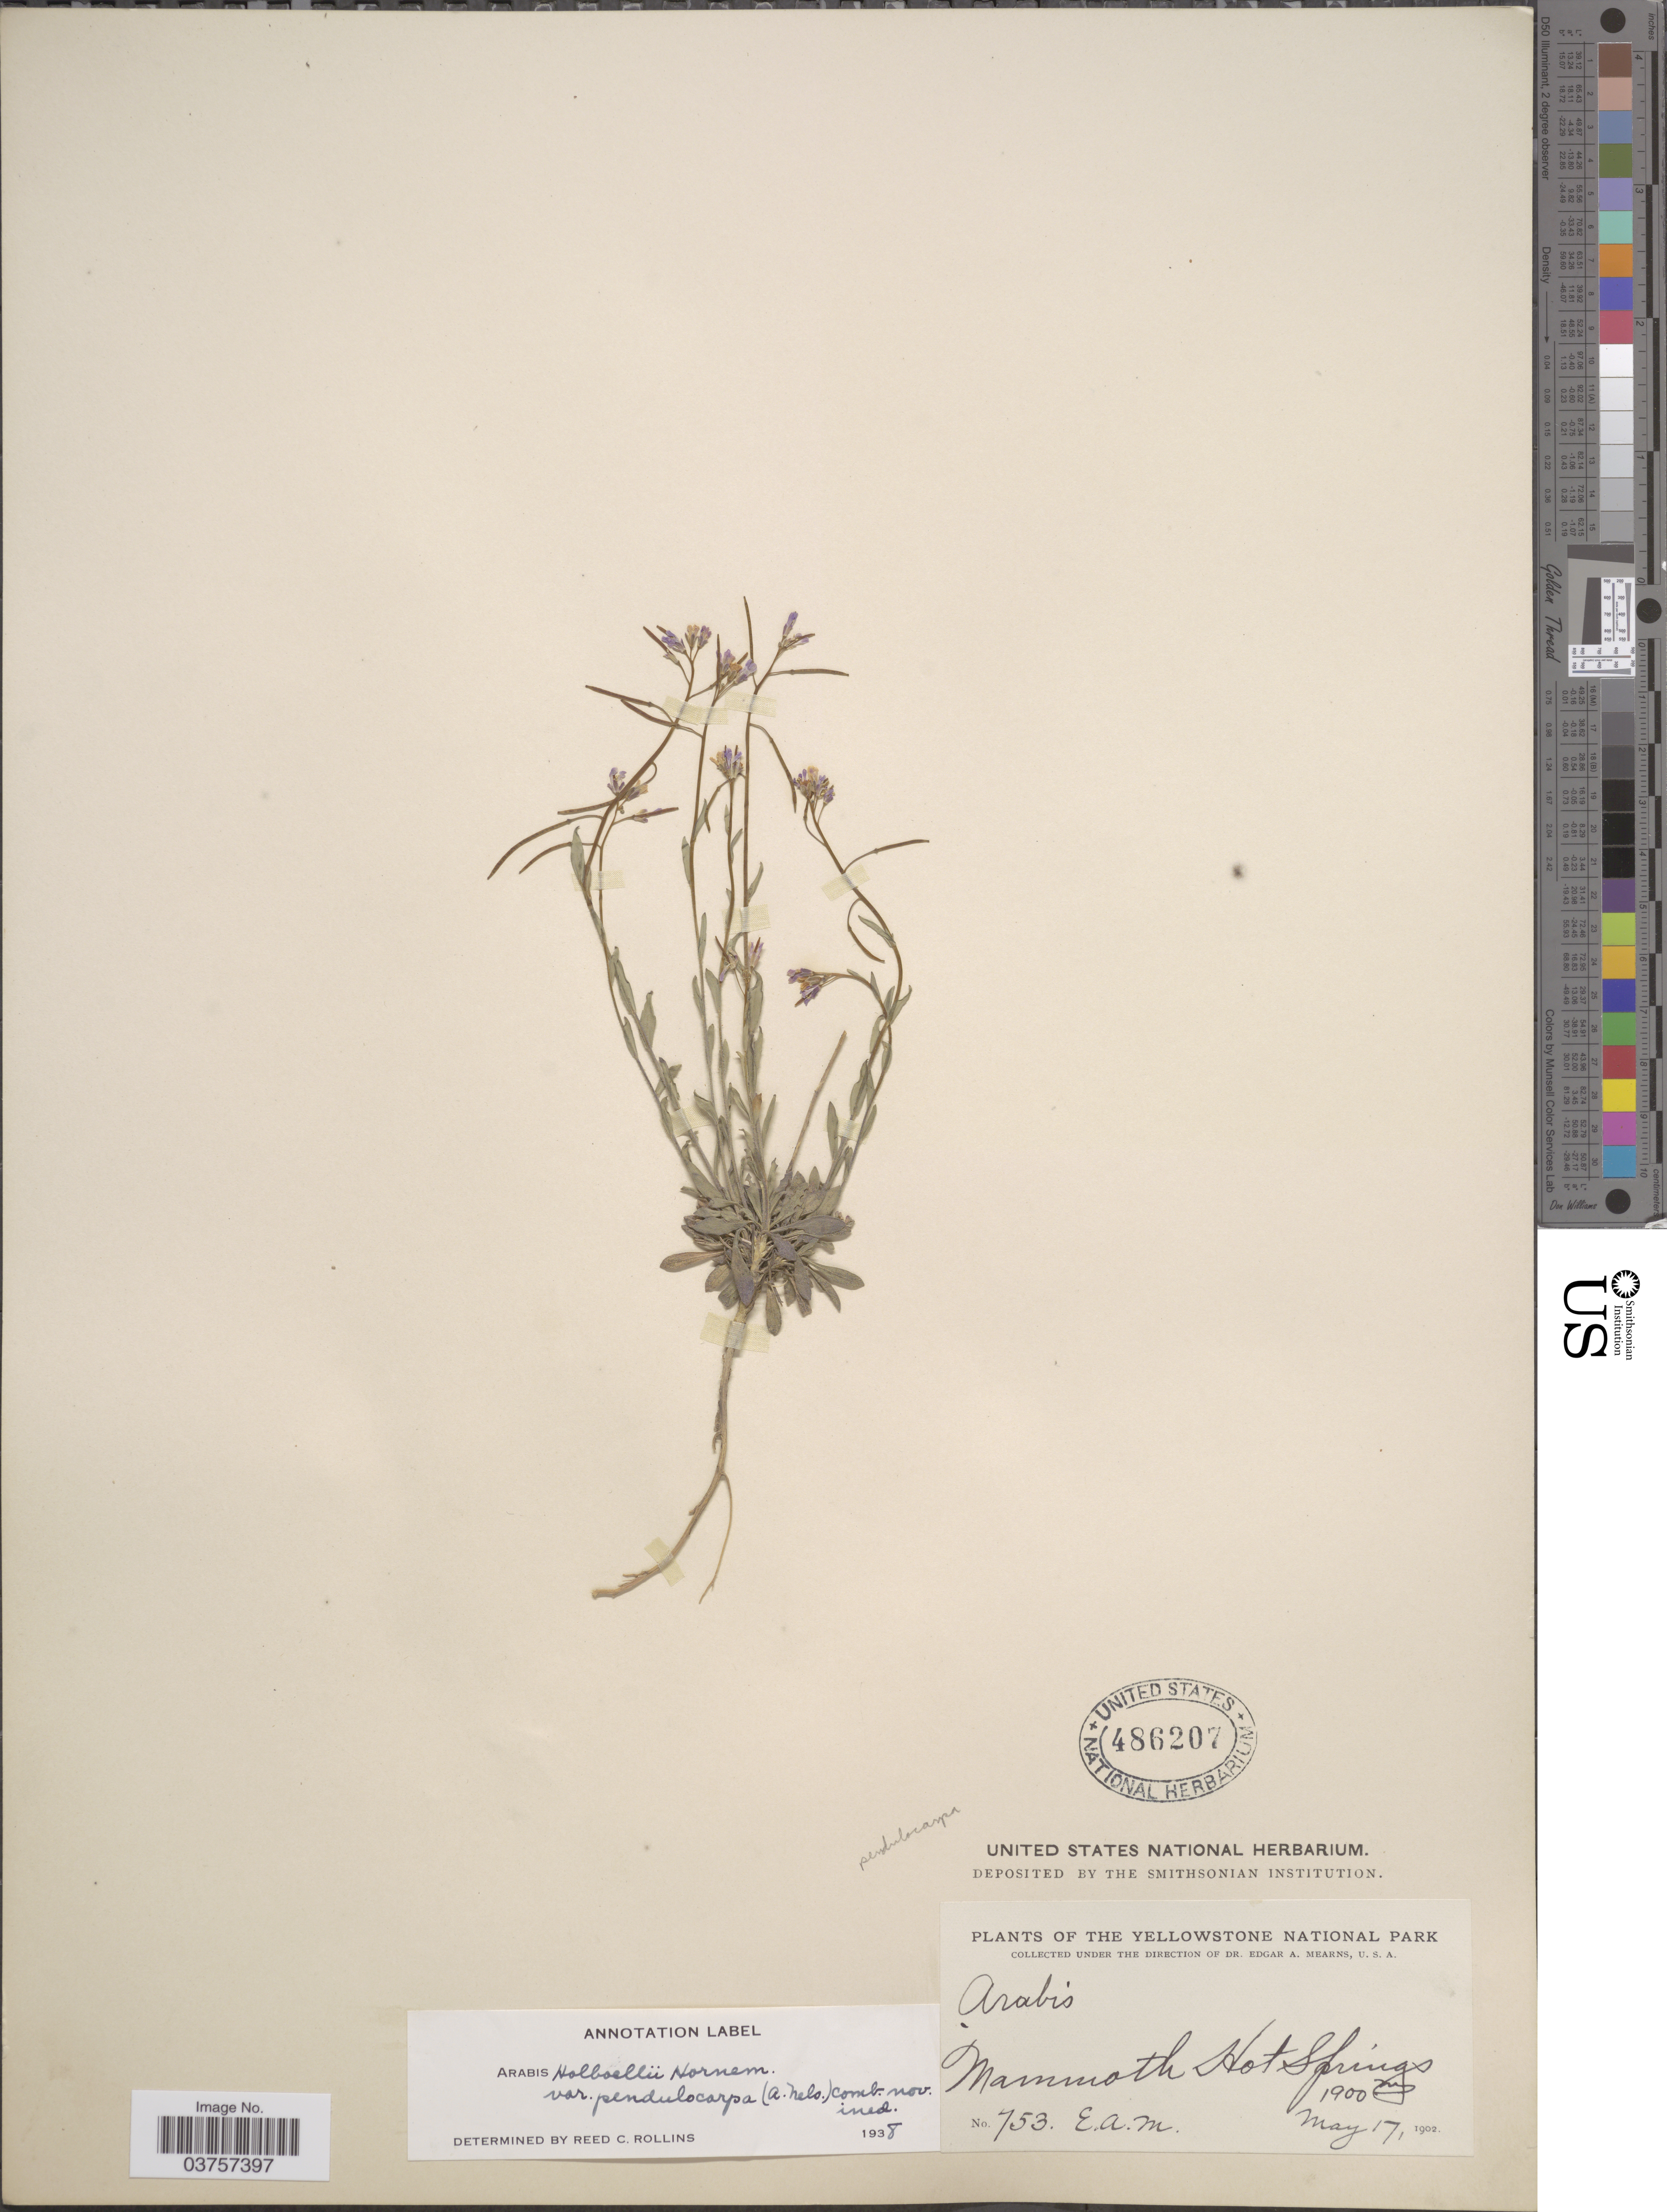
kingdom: Plantae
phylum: Tracheophyta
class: Magnoliopsida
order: Brassicales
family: Brassicaceae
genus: Arabis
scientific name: Arabis holboellii var. pendulocarpa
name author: (A. Nelson) Rollins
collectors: E. A. Mearns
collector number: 753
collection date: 1902-05-17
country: United States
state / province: Wyoming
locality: The Yellowstone National Park. Mammoth Hot Springs.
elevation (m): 1900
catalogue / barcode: US 486207